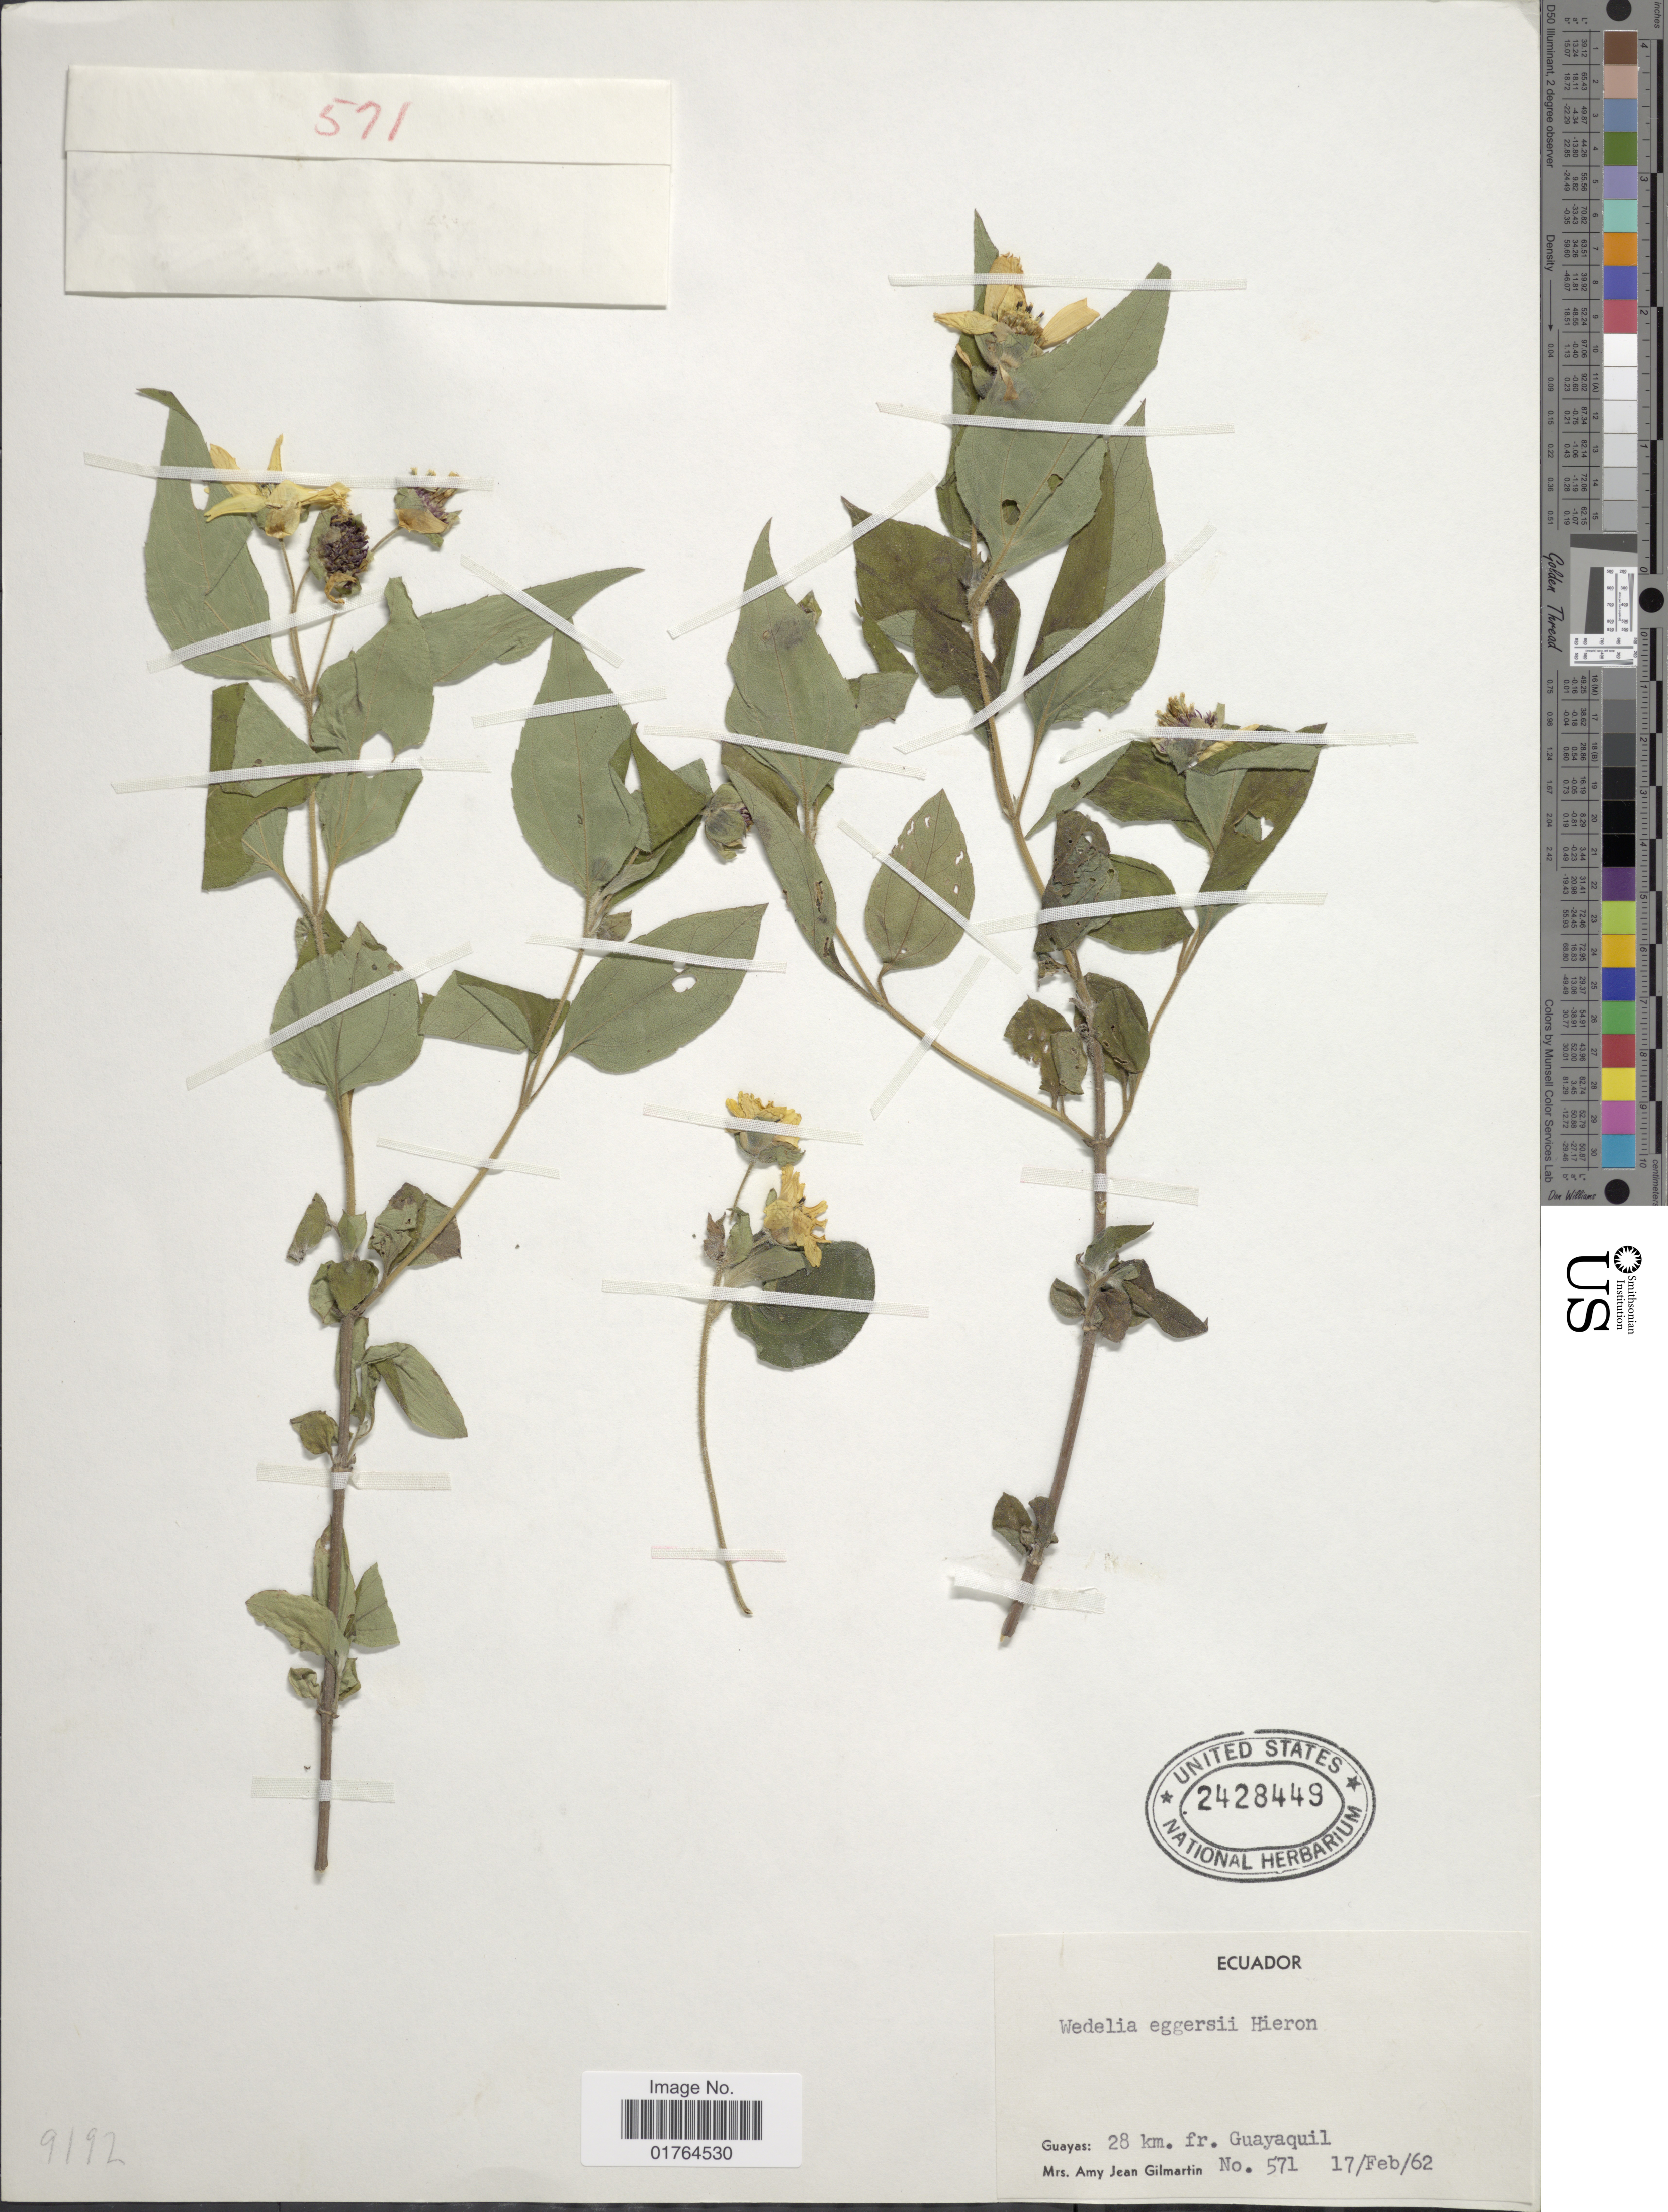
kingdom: Plantae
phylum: Tracheophyta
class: Magnoliopsida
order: Asterales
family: Asteraceae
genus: Wedelia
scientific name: Wedelia eggersi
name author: Hieron.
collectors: A. J. Gilmartin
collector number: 571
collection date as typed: Transcribed d/m/y: 17/2/62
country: Ecuador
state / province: Guayas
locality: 28 km fr. Guayaquil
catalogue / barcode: US 2428449